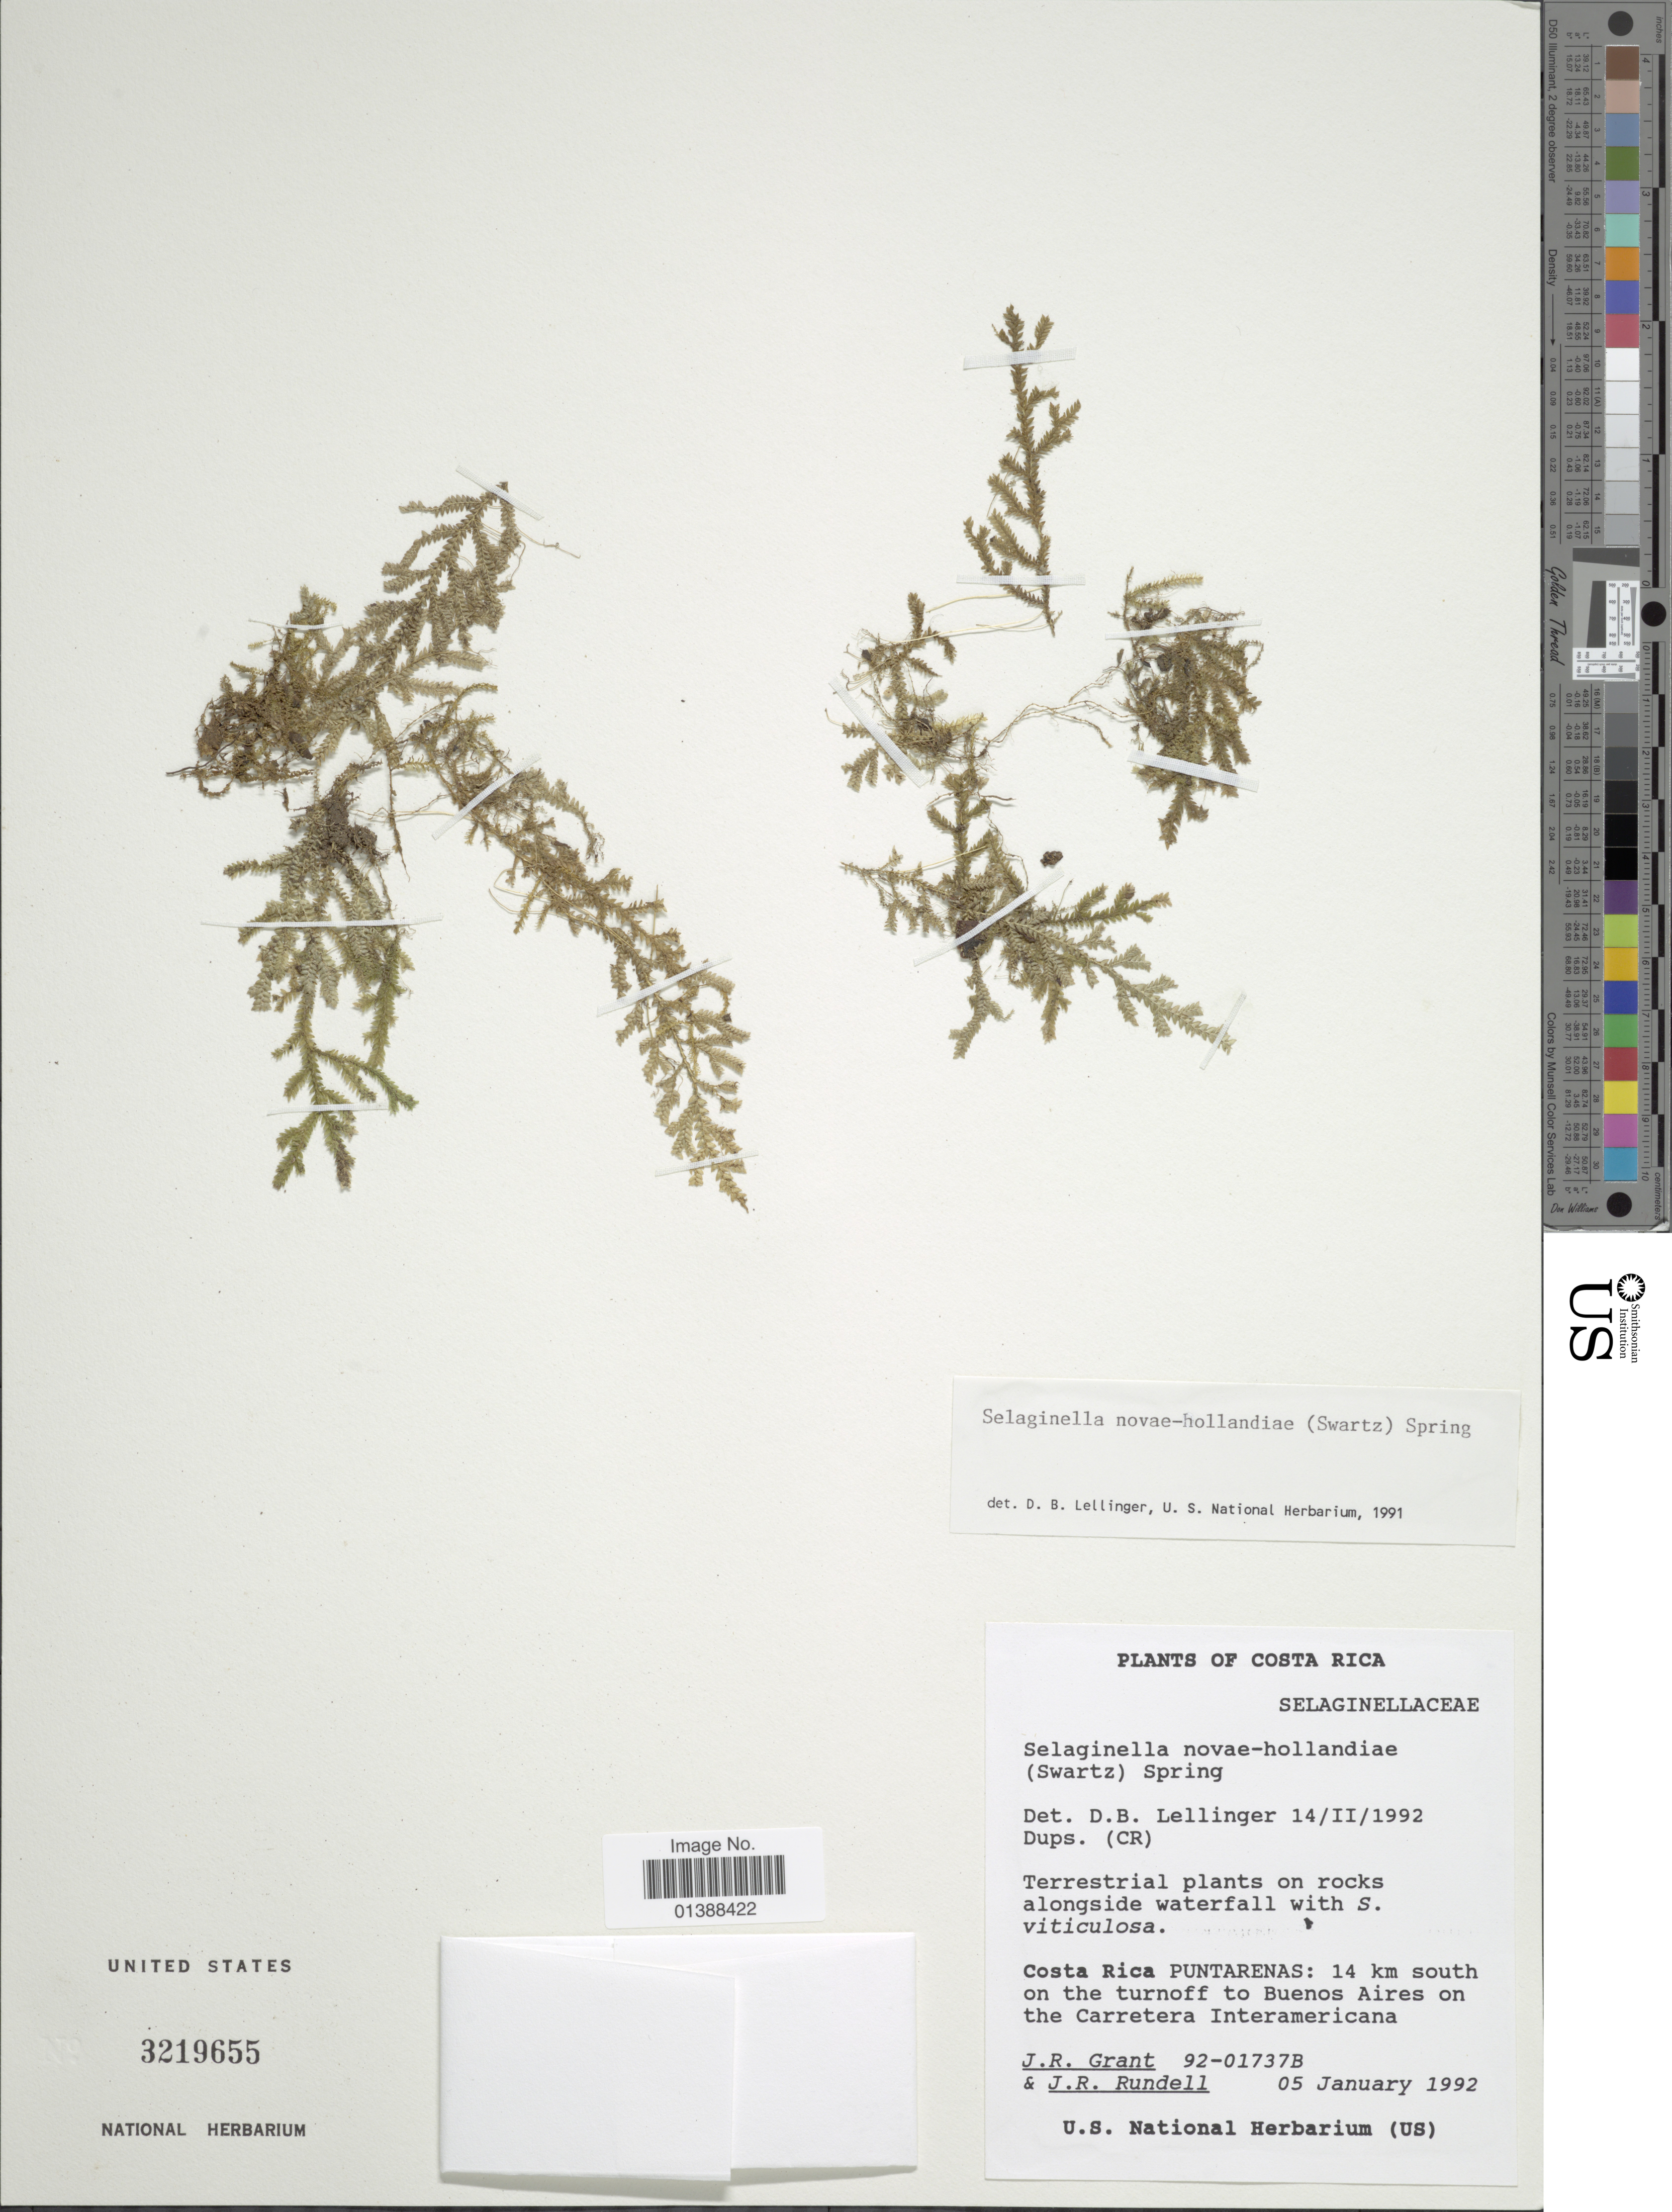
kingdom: Plantae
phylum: Tracheophyta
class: Lycopodiopsida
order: Selaginellales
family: Selaginellaceae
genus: Selaginella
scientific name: Selaginella mikeneei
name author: Valdespino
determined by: Valdespino, I. A., (PMA), Universidad de Panama (PANAMA)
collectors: J. Grant & J. R. Rundell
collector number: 92-01737B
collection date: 1992-01-05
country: Costa Rica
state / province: Puntarenas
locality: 14 km south on the turnoof to Buenos Aires on the Carretera Interamericana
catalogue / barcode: US 3219655